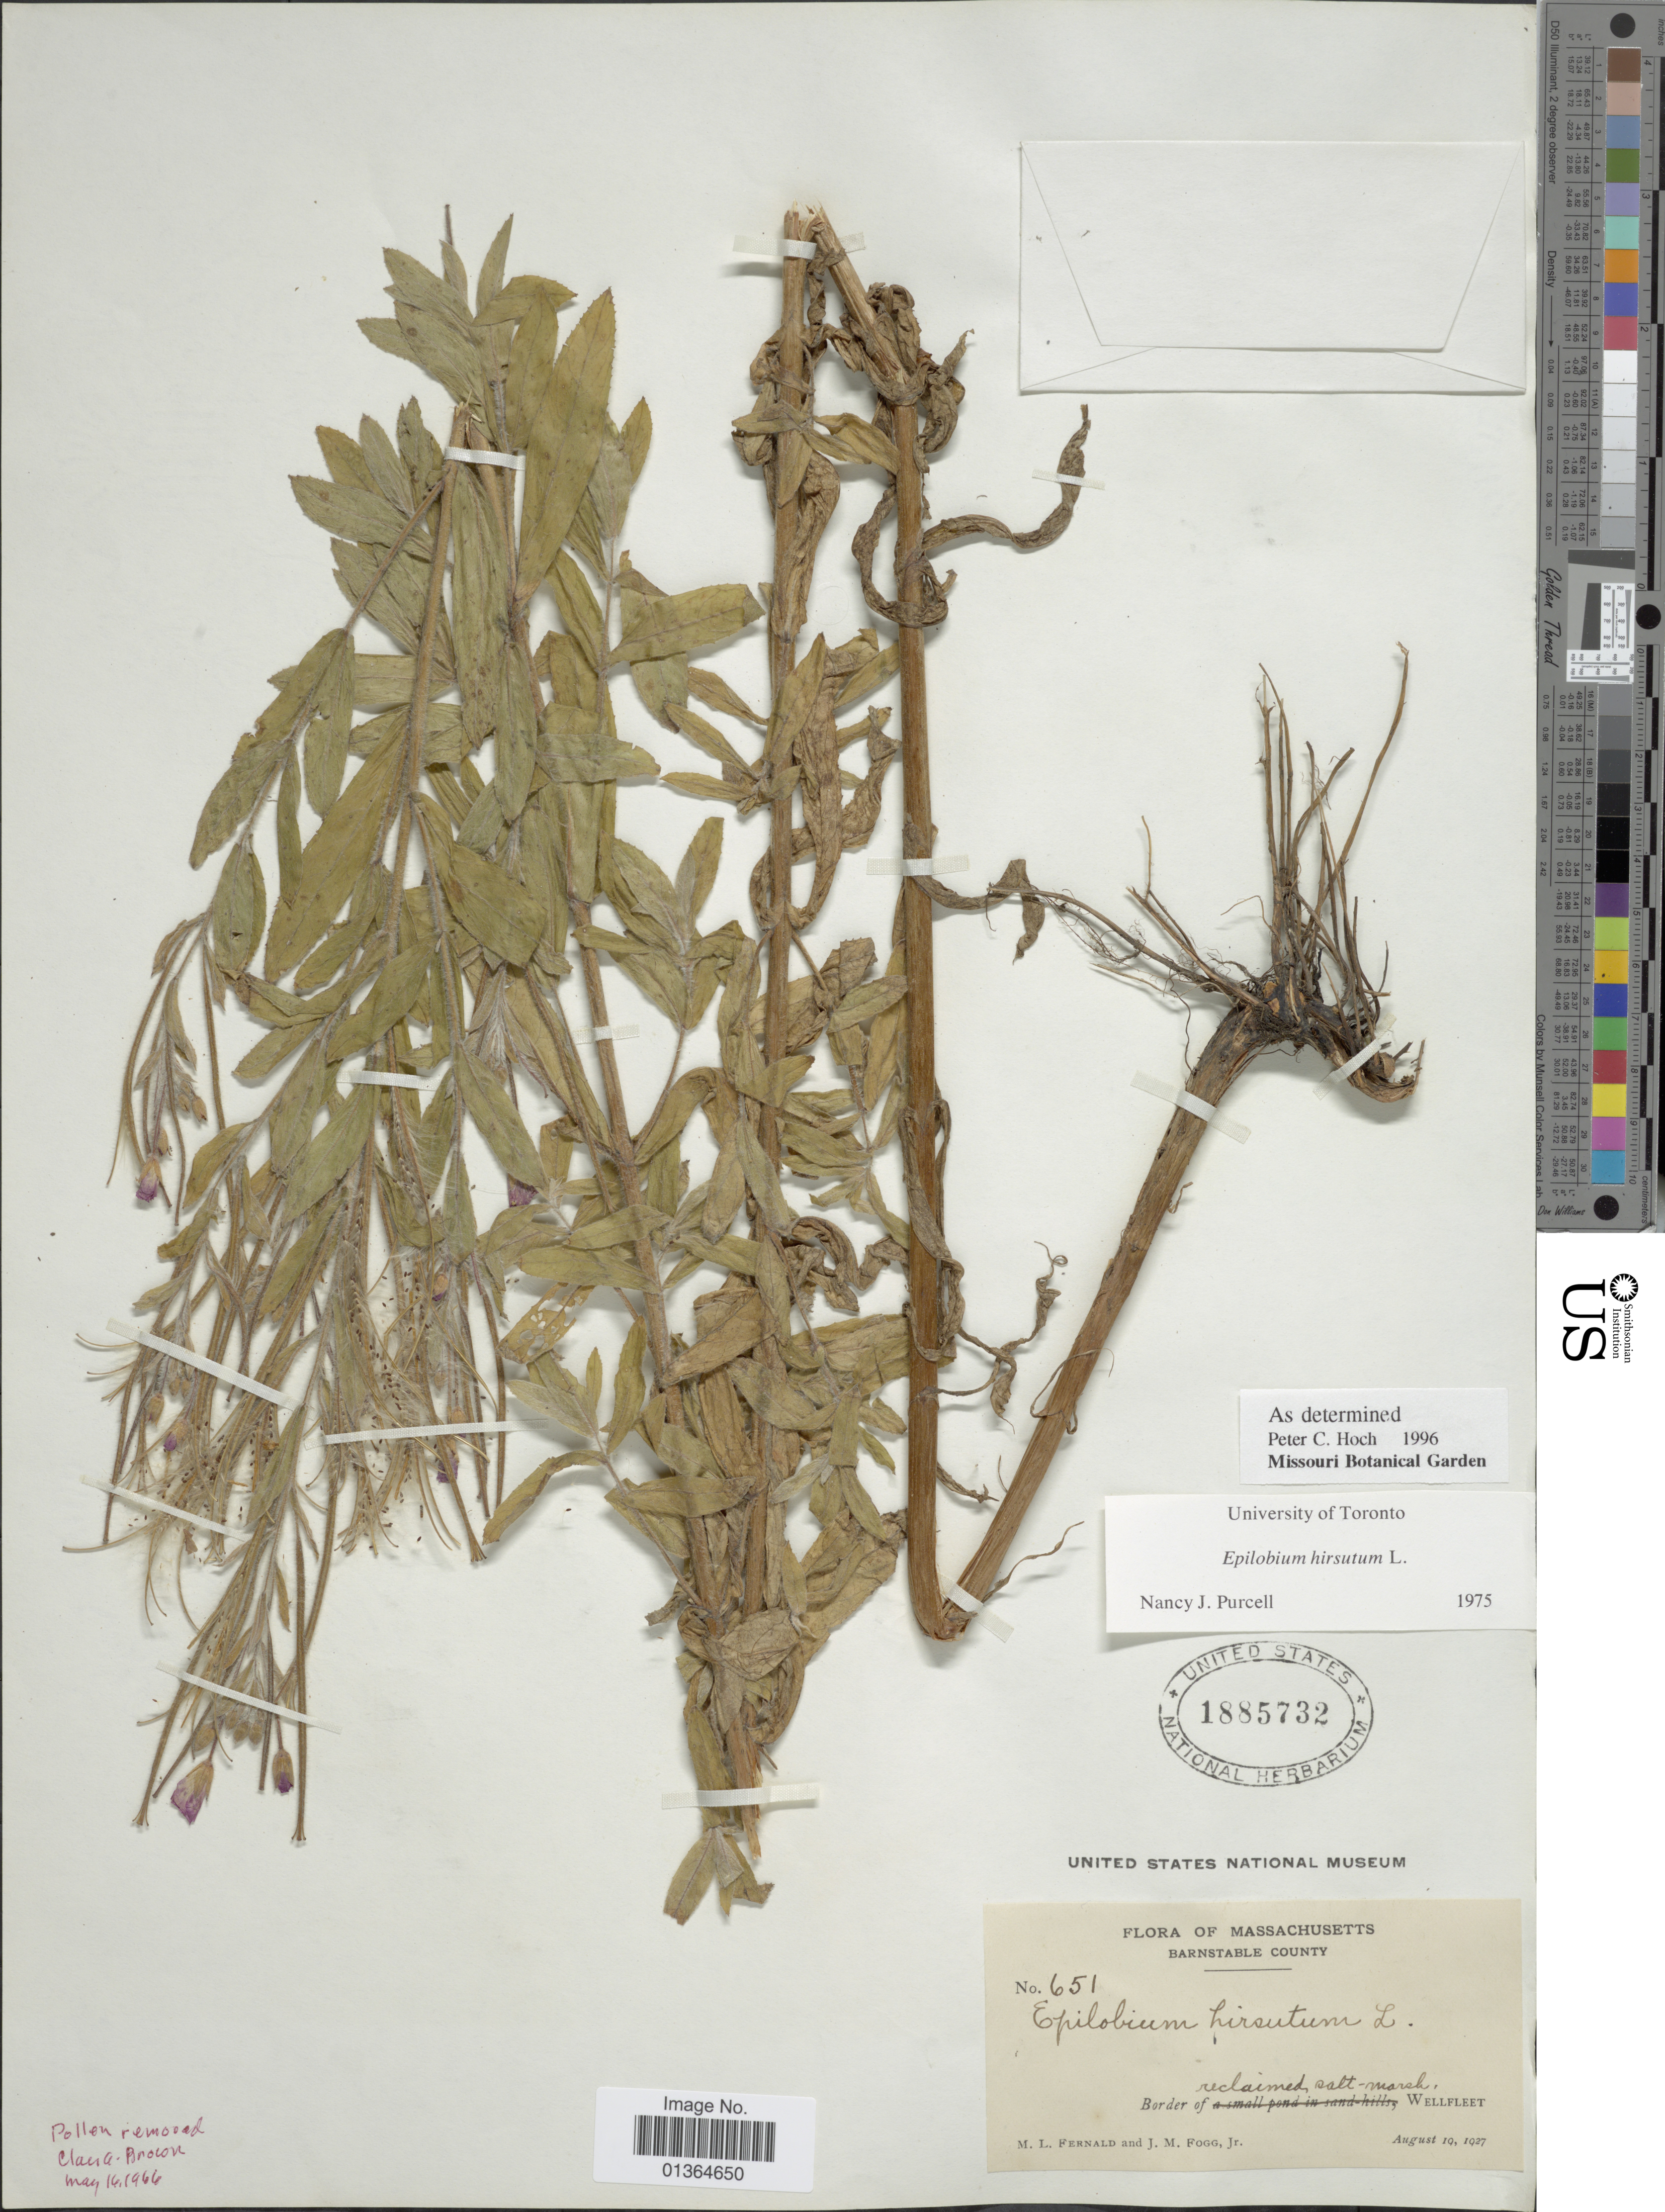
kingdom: Plantae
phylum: Tracheophyta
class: Magnoliopsida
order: Myrtales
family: Onagraceae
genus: Epilobium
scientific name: Epilobium hirsutum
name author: L.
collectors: M. L. Fernald & J. Fogg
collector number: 651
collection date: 1927-08-19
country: United States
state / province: Massachusetts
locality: Barnstable County. Border of Wellfleet.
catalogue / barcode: US 1885732